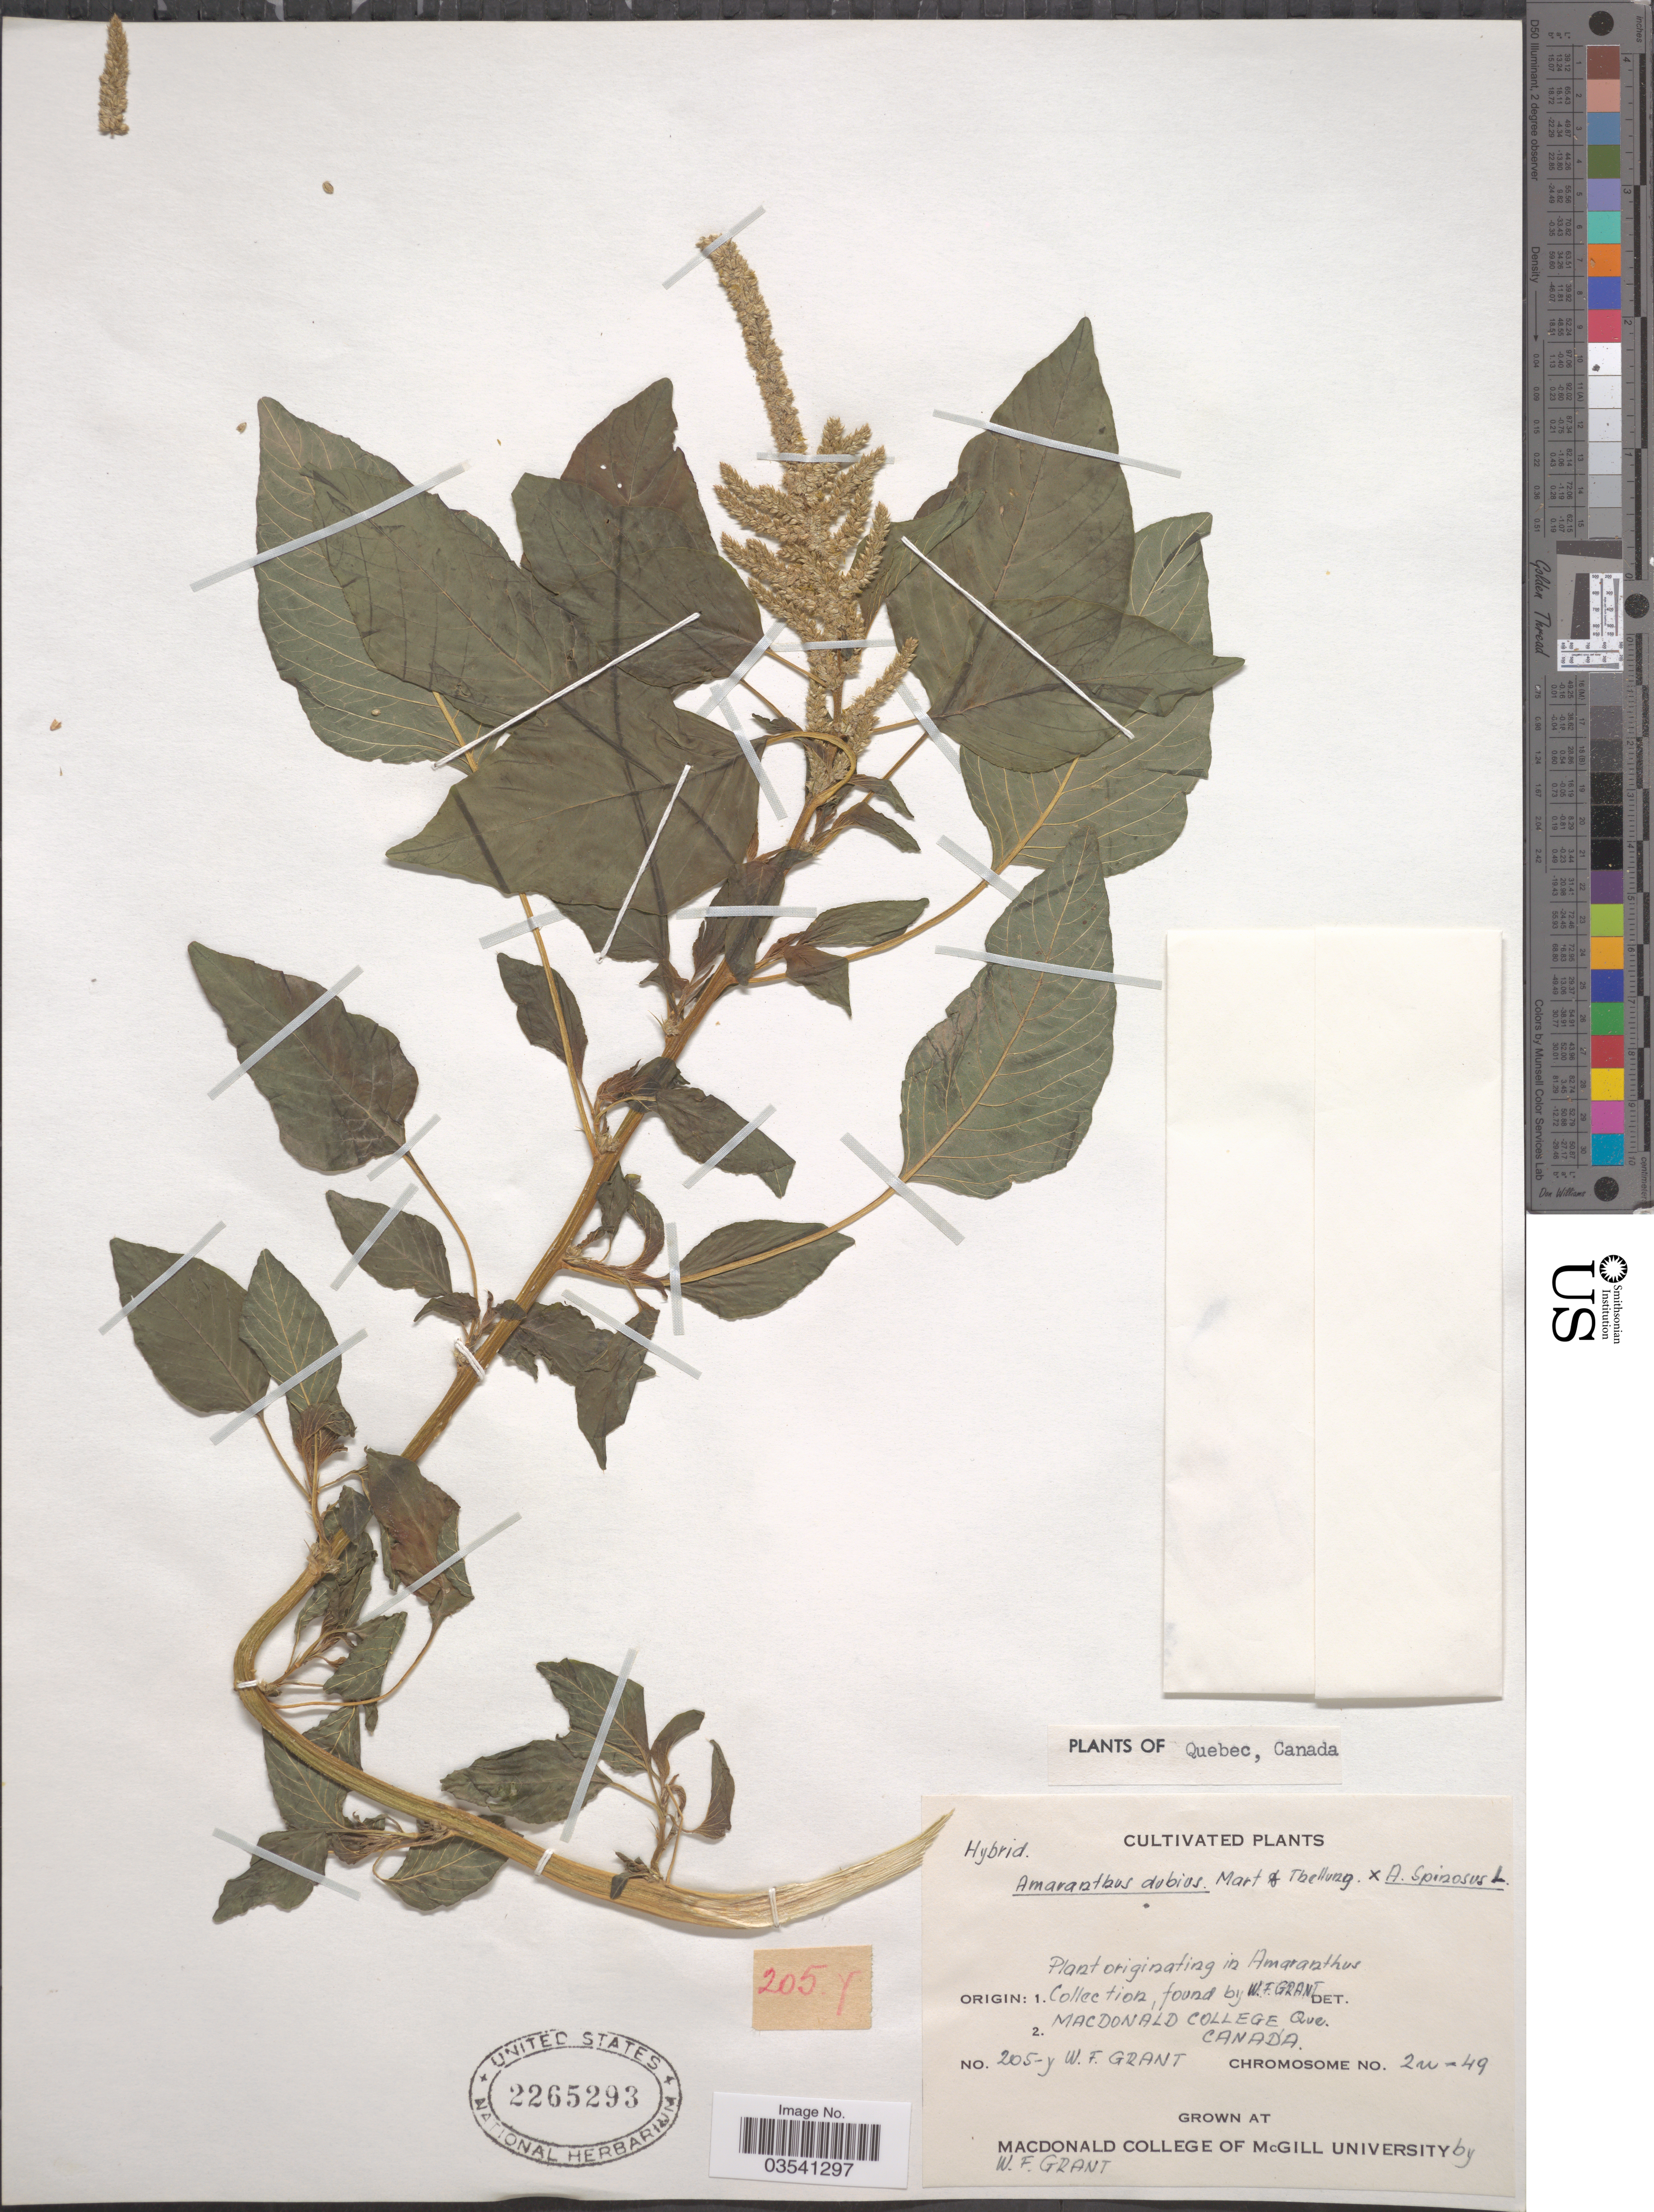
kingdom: Plantae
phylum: Tracheophyta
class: Magnoliopsida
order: Caryophyllales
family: Amaranthaceae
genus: Amaranthus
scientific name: Amaranthus dubius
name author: Mart. ex Thell.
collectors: W. Grant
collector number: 205-y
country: Canada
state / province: Quebec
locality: Grown at MacDonald College of McGill University.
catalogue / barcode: US 2265293